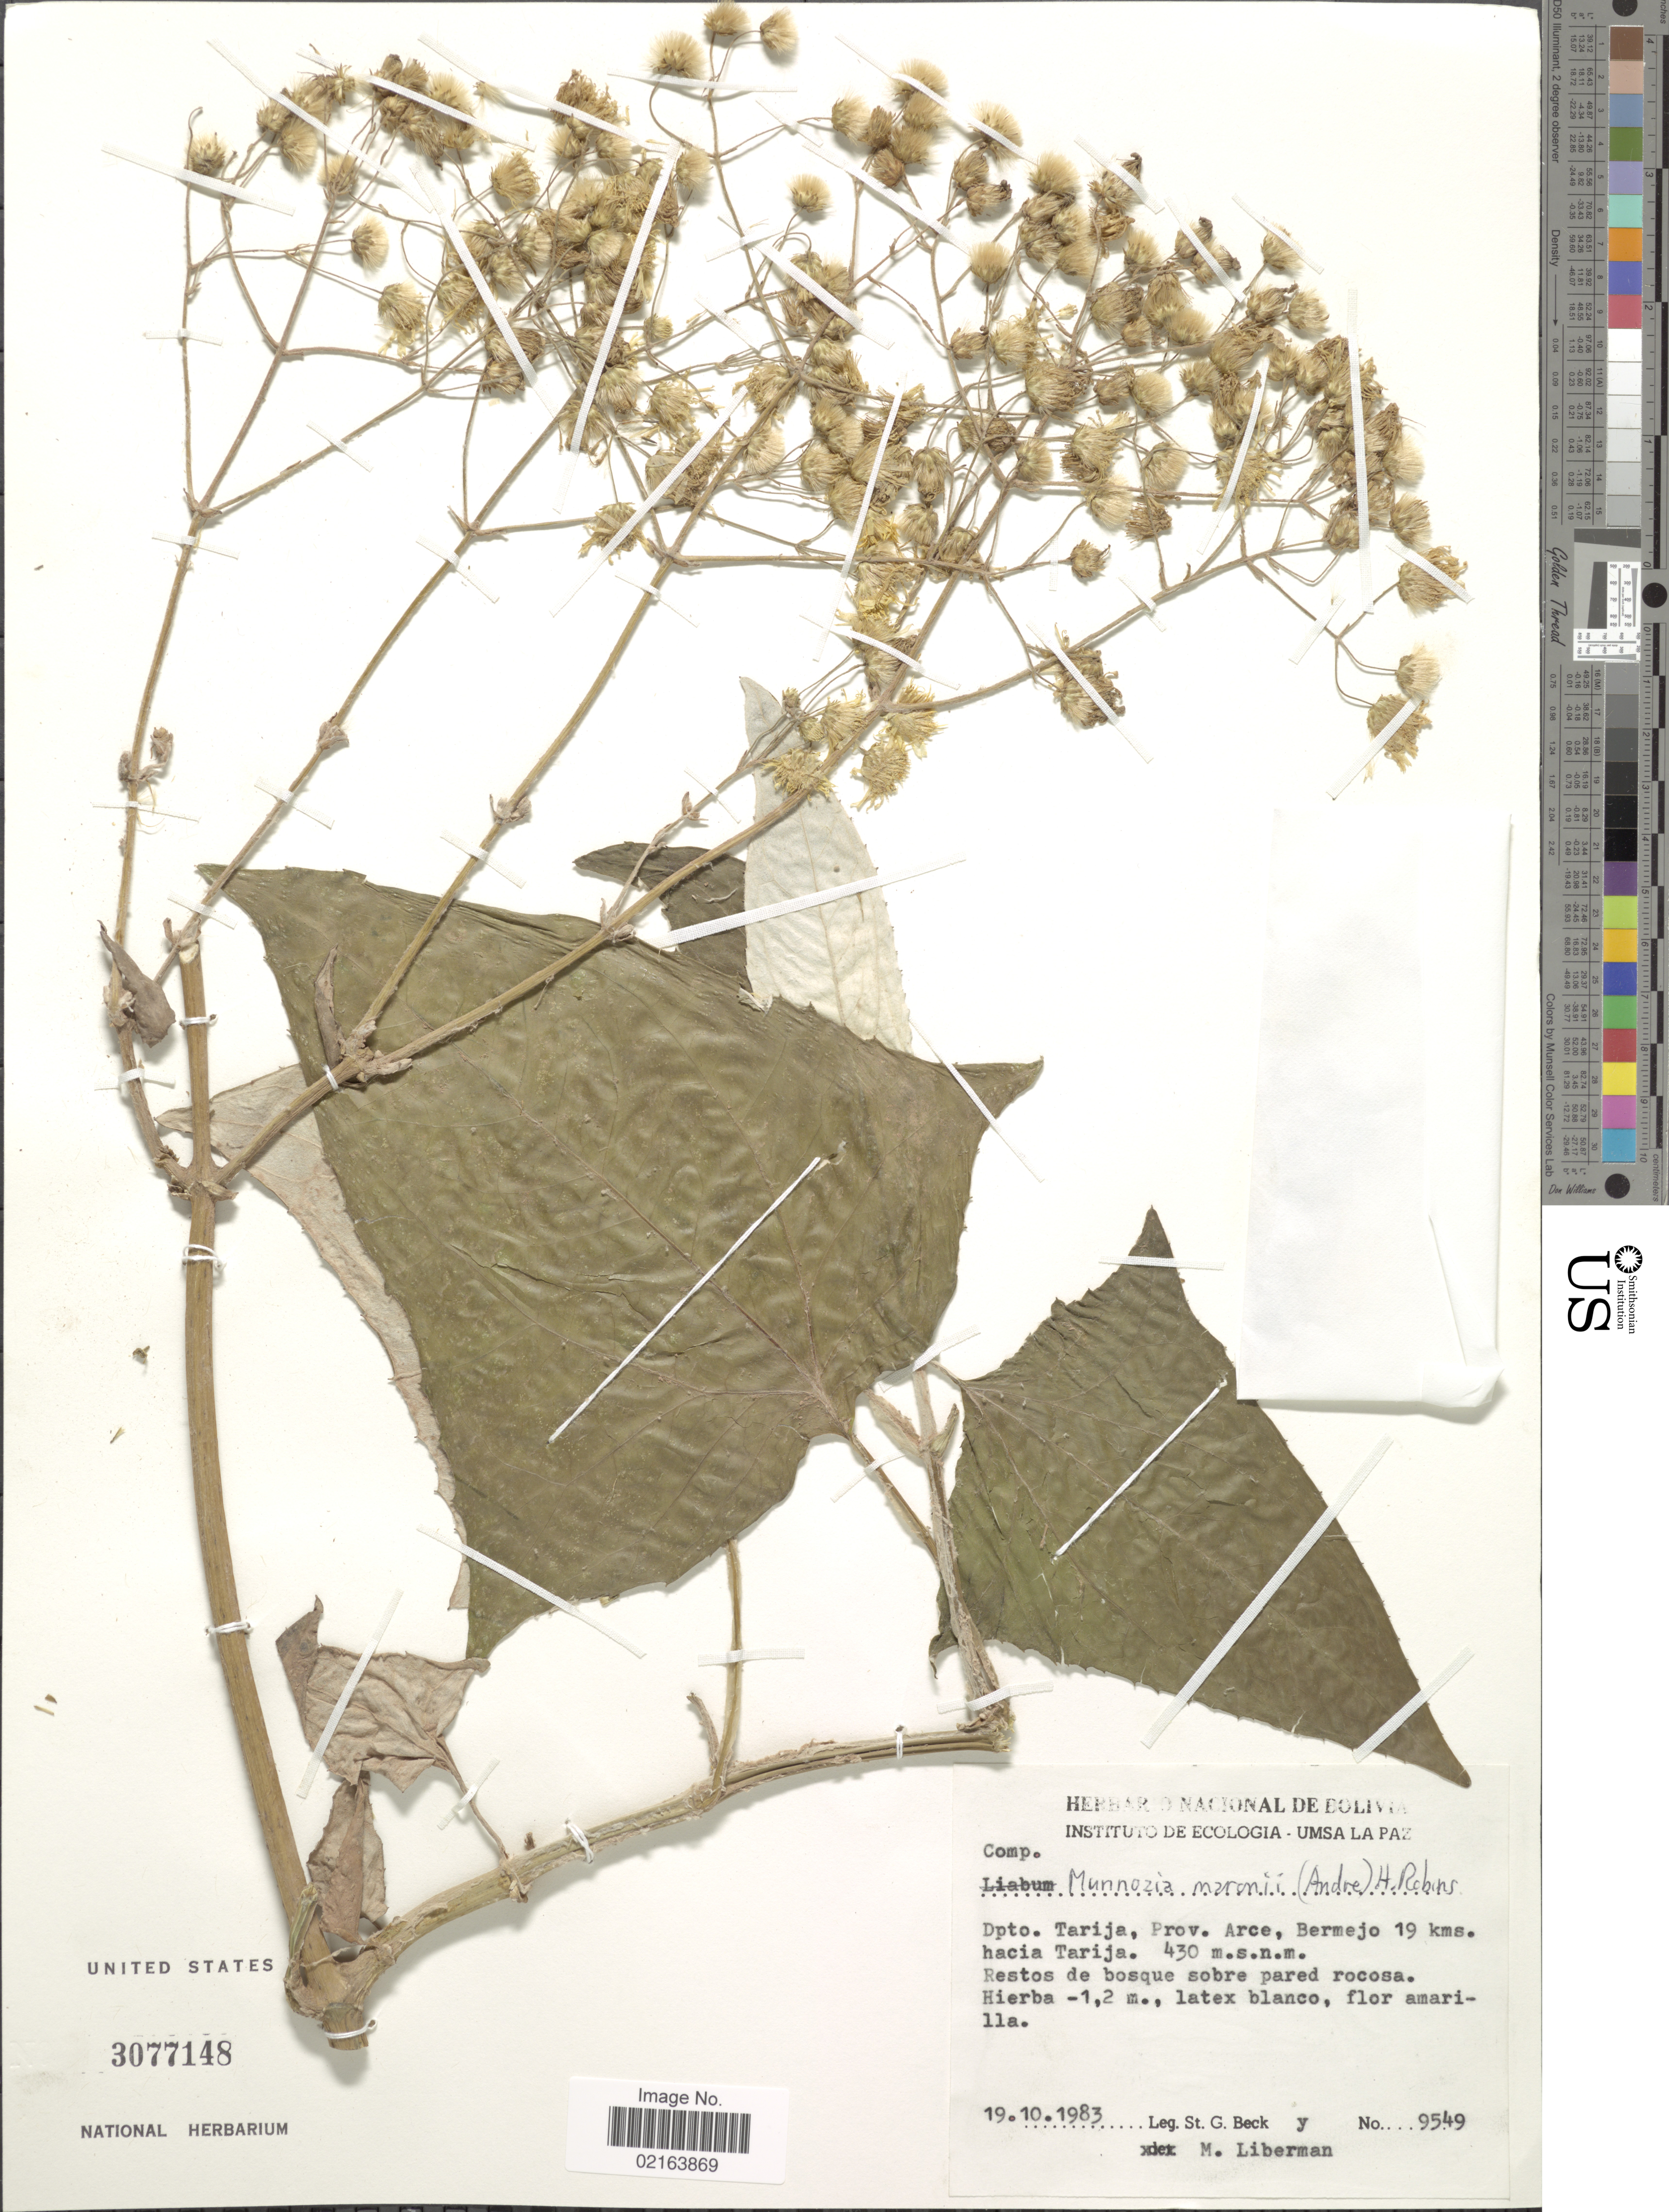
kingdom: Plantae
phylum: Tracheophyta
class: Magnoliopsida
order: Asterales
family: Asteraceae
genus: Munnozia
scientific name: Munnozia maronii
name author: (André) H. Rob.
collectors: S. G. Beck & M. Liberman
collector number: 9549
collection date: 1983-10-19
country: Bolivia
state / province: Tarija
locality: Dpto. Tarija, Prov. Arce, Bermejo 19 kms hacia Tarija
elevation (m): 430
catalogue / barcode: US 3077148